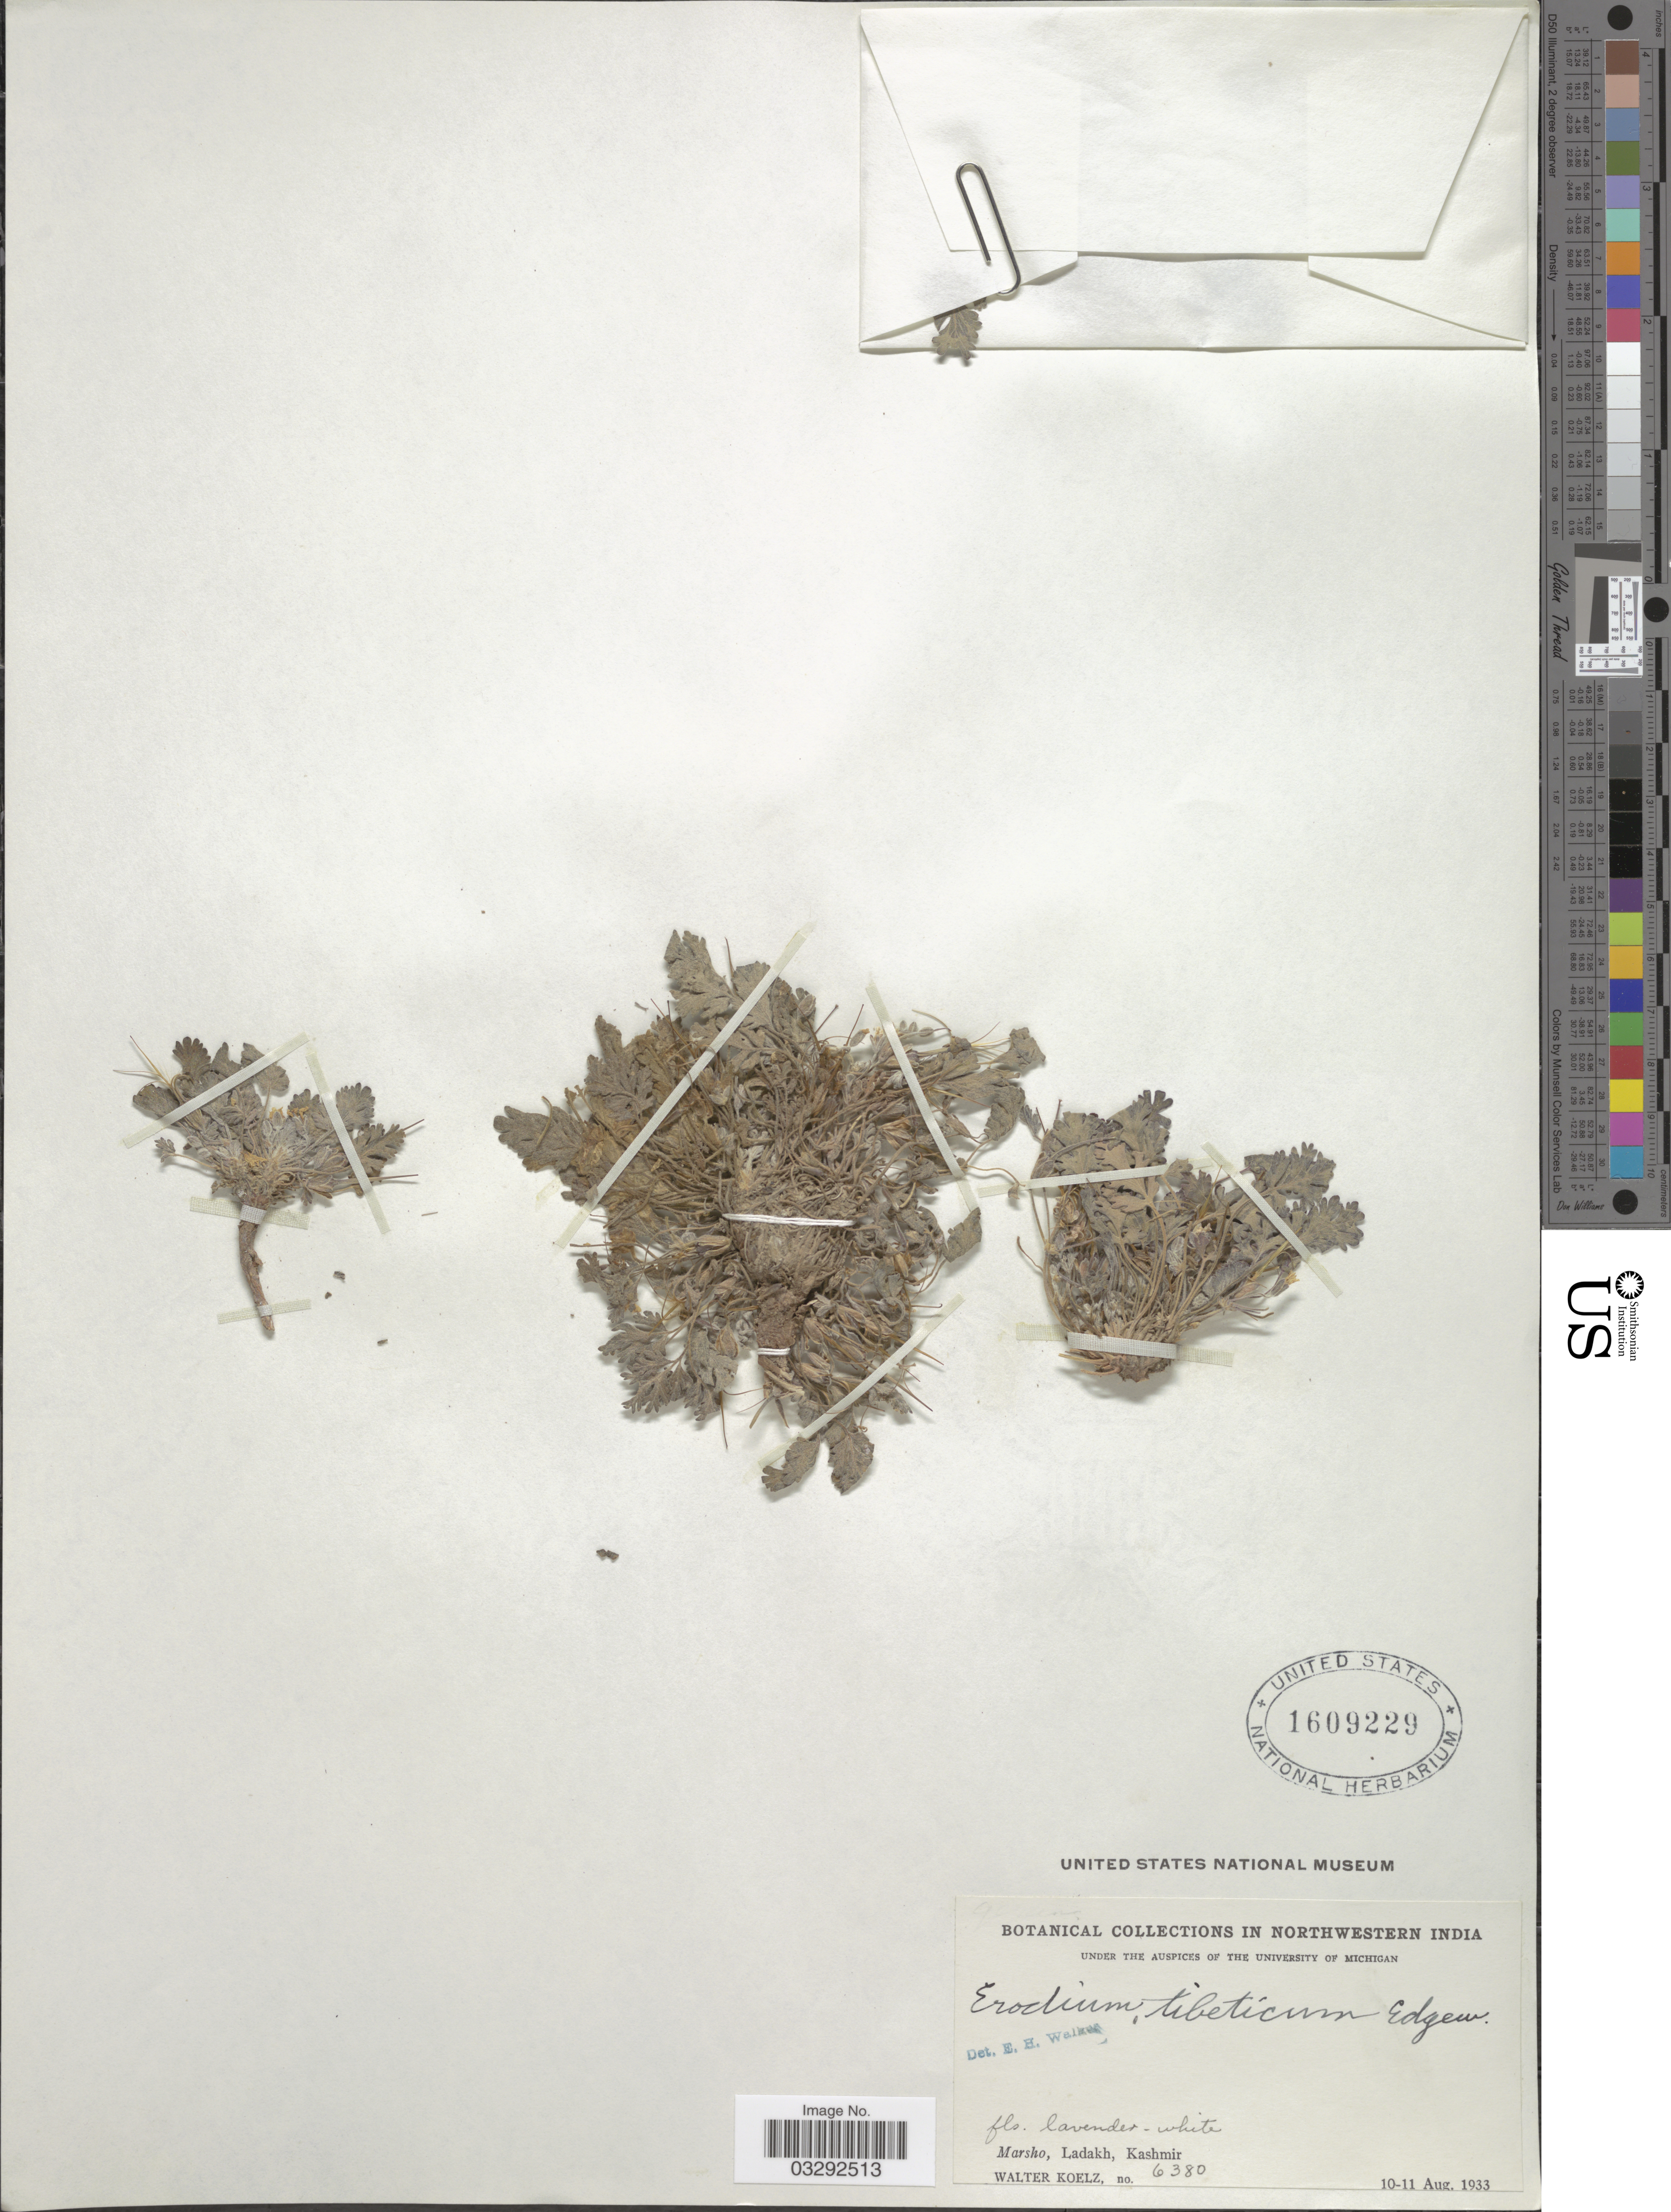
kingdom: Plantae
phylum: Tracheophyta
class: Magnoliopsida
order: Geraniales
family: Geraniaceae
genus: Erodium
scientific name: Erodium tibetanum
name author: Edgew. & Hook. f.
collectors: W. N. Koelz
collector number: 6380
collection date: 1933-08-10/1933-08-11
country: India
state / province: Jammu and Kashmir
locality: Northwestern India. Marsho, Ladakh, Kashmir.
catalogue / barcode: US 1609229